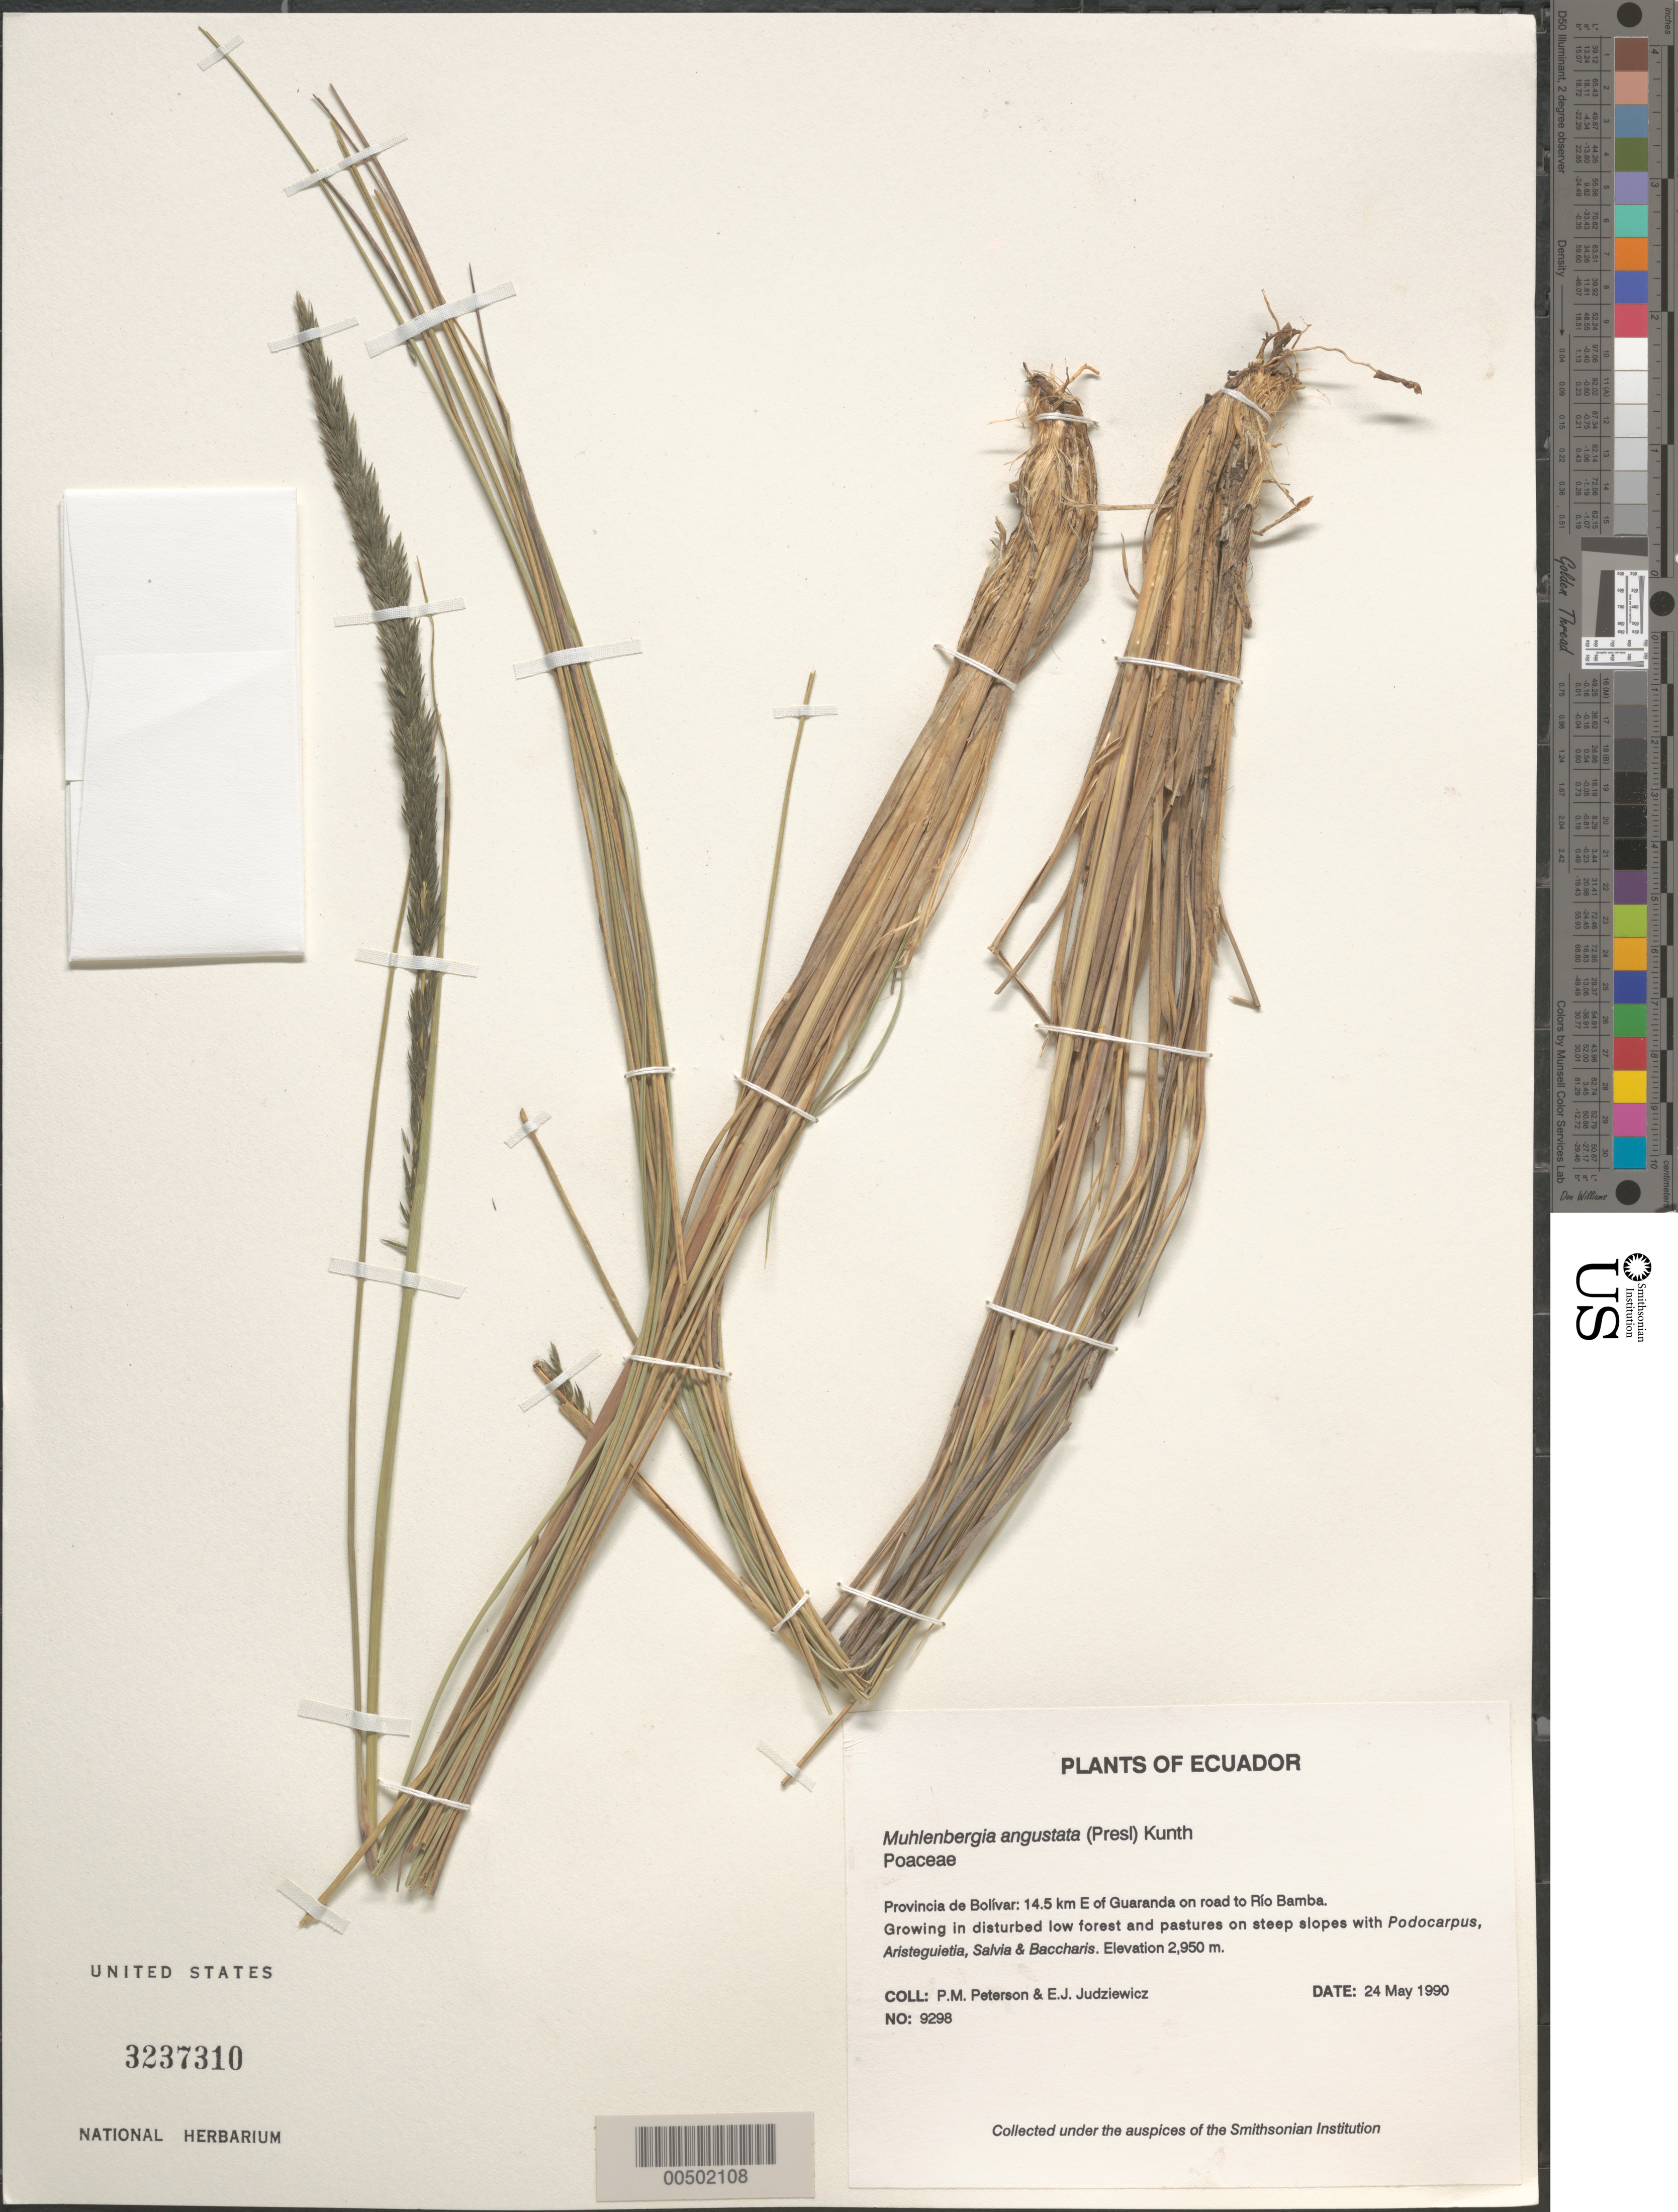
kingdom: Plantae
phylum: Tracheophyta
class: Liliopsida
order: Poales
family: Poaceae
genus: Muhlenbergia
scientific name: Muhlenbergia coerulea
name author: (Griseb.) Mez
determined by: Peterson, Paul M., (BOT), Smithsonian Institution - National Museum of Natural History (UNITED STATES)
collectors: P. M. Peterson & E. J. Judziewicz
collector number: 09298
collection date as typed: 24 May 1990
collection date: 1990-05-24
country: Ecuador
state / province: Bolívar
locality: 14.5 km E of Guaranda on road to Río Bamba.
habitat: Growing in disturbed low forest and pastures on steep slopes with Podocarpus, Aristeguietia, Salvia & Baccharis.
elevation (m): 2950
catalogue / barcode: US 3237310